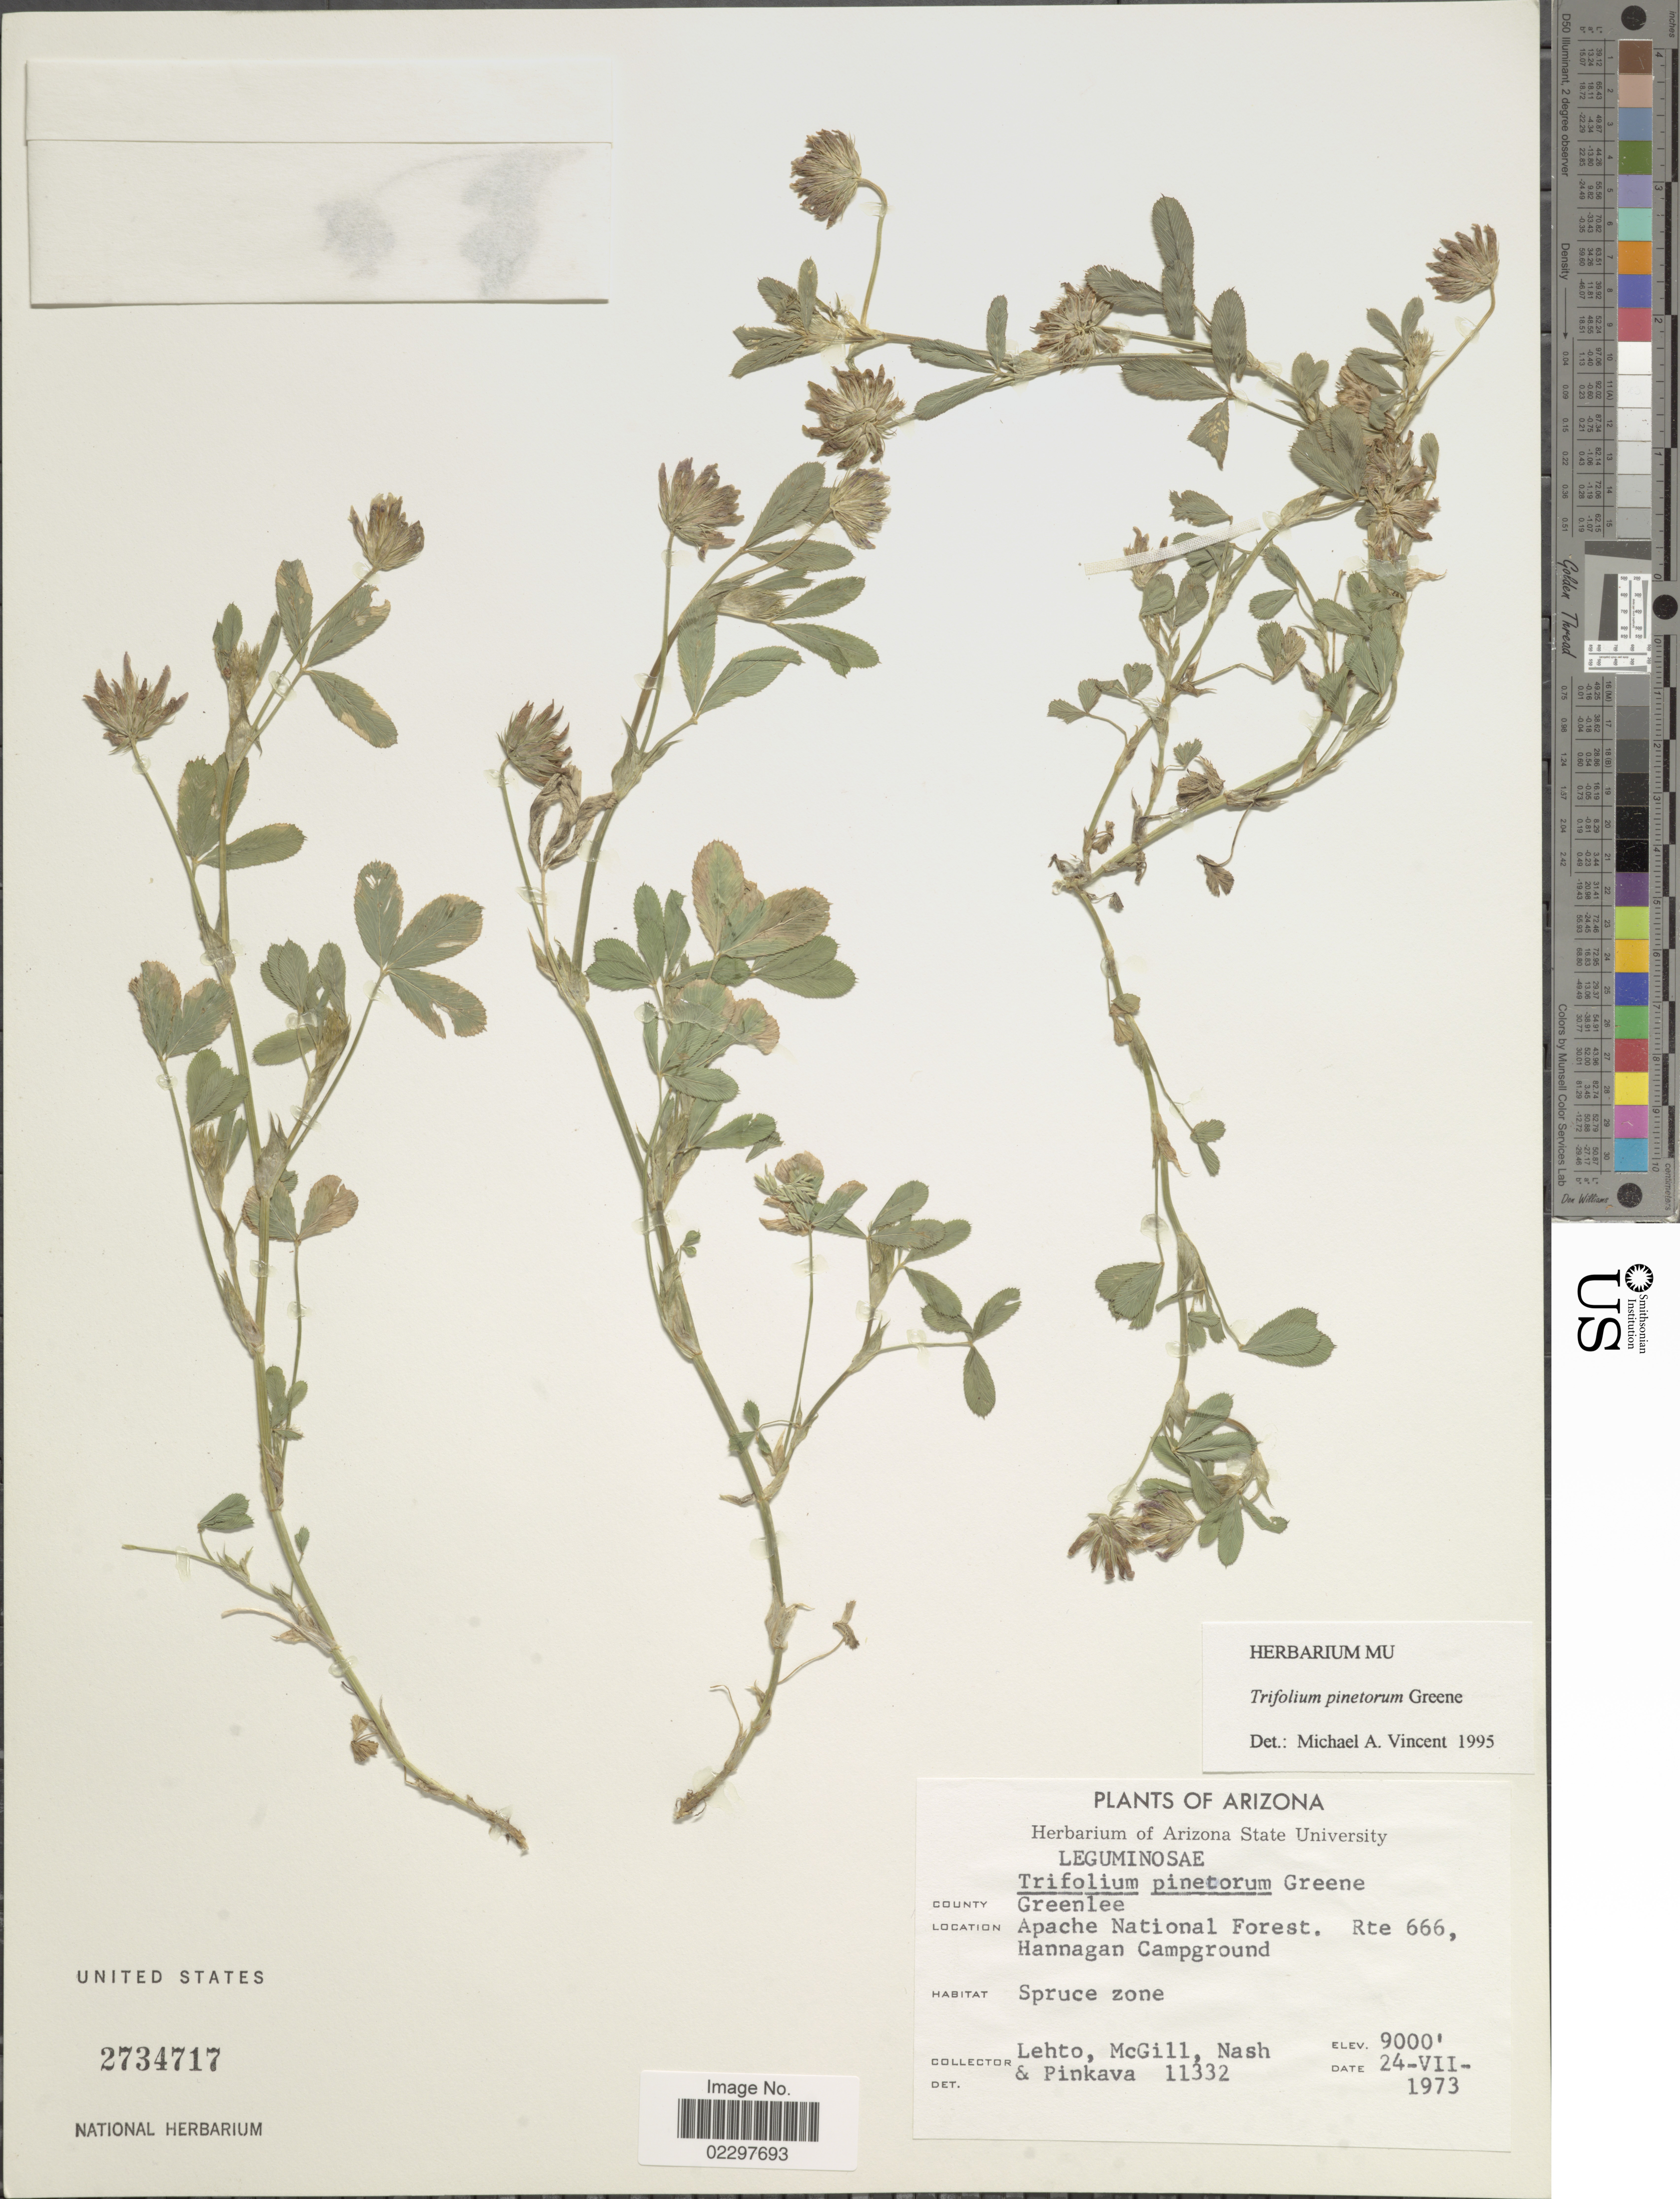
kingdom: Plantae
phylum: Tracheophyta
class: Magnoliopsida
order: Fabales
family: Fabaceae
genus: Trifolium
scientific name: Trifolium pinetorum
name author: Greene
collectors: -. Lehto, -. McGill, -- Nash & -. Pinkava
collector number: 11332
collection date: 1973-07-24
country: United States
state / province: Arizona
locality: Greenlee, Apache National Forest. Rte 666, Hannagan Campground, Spruce zone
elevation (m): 2743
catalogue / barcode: US 2734717